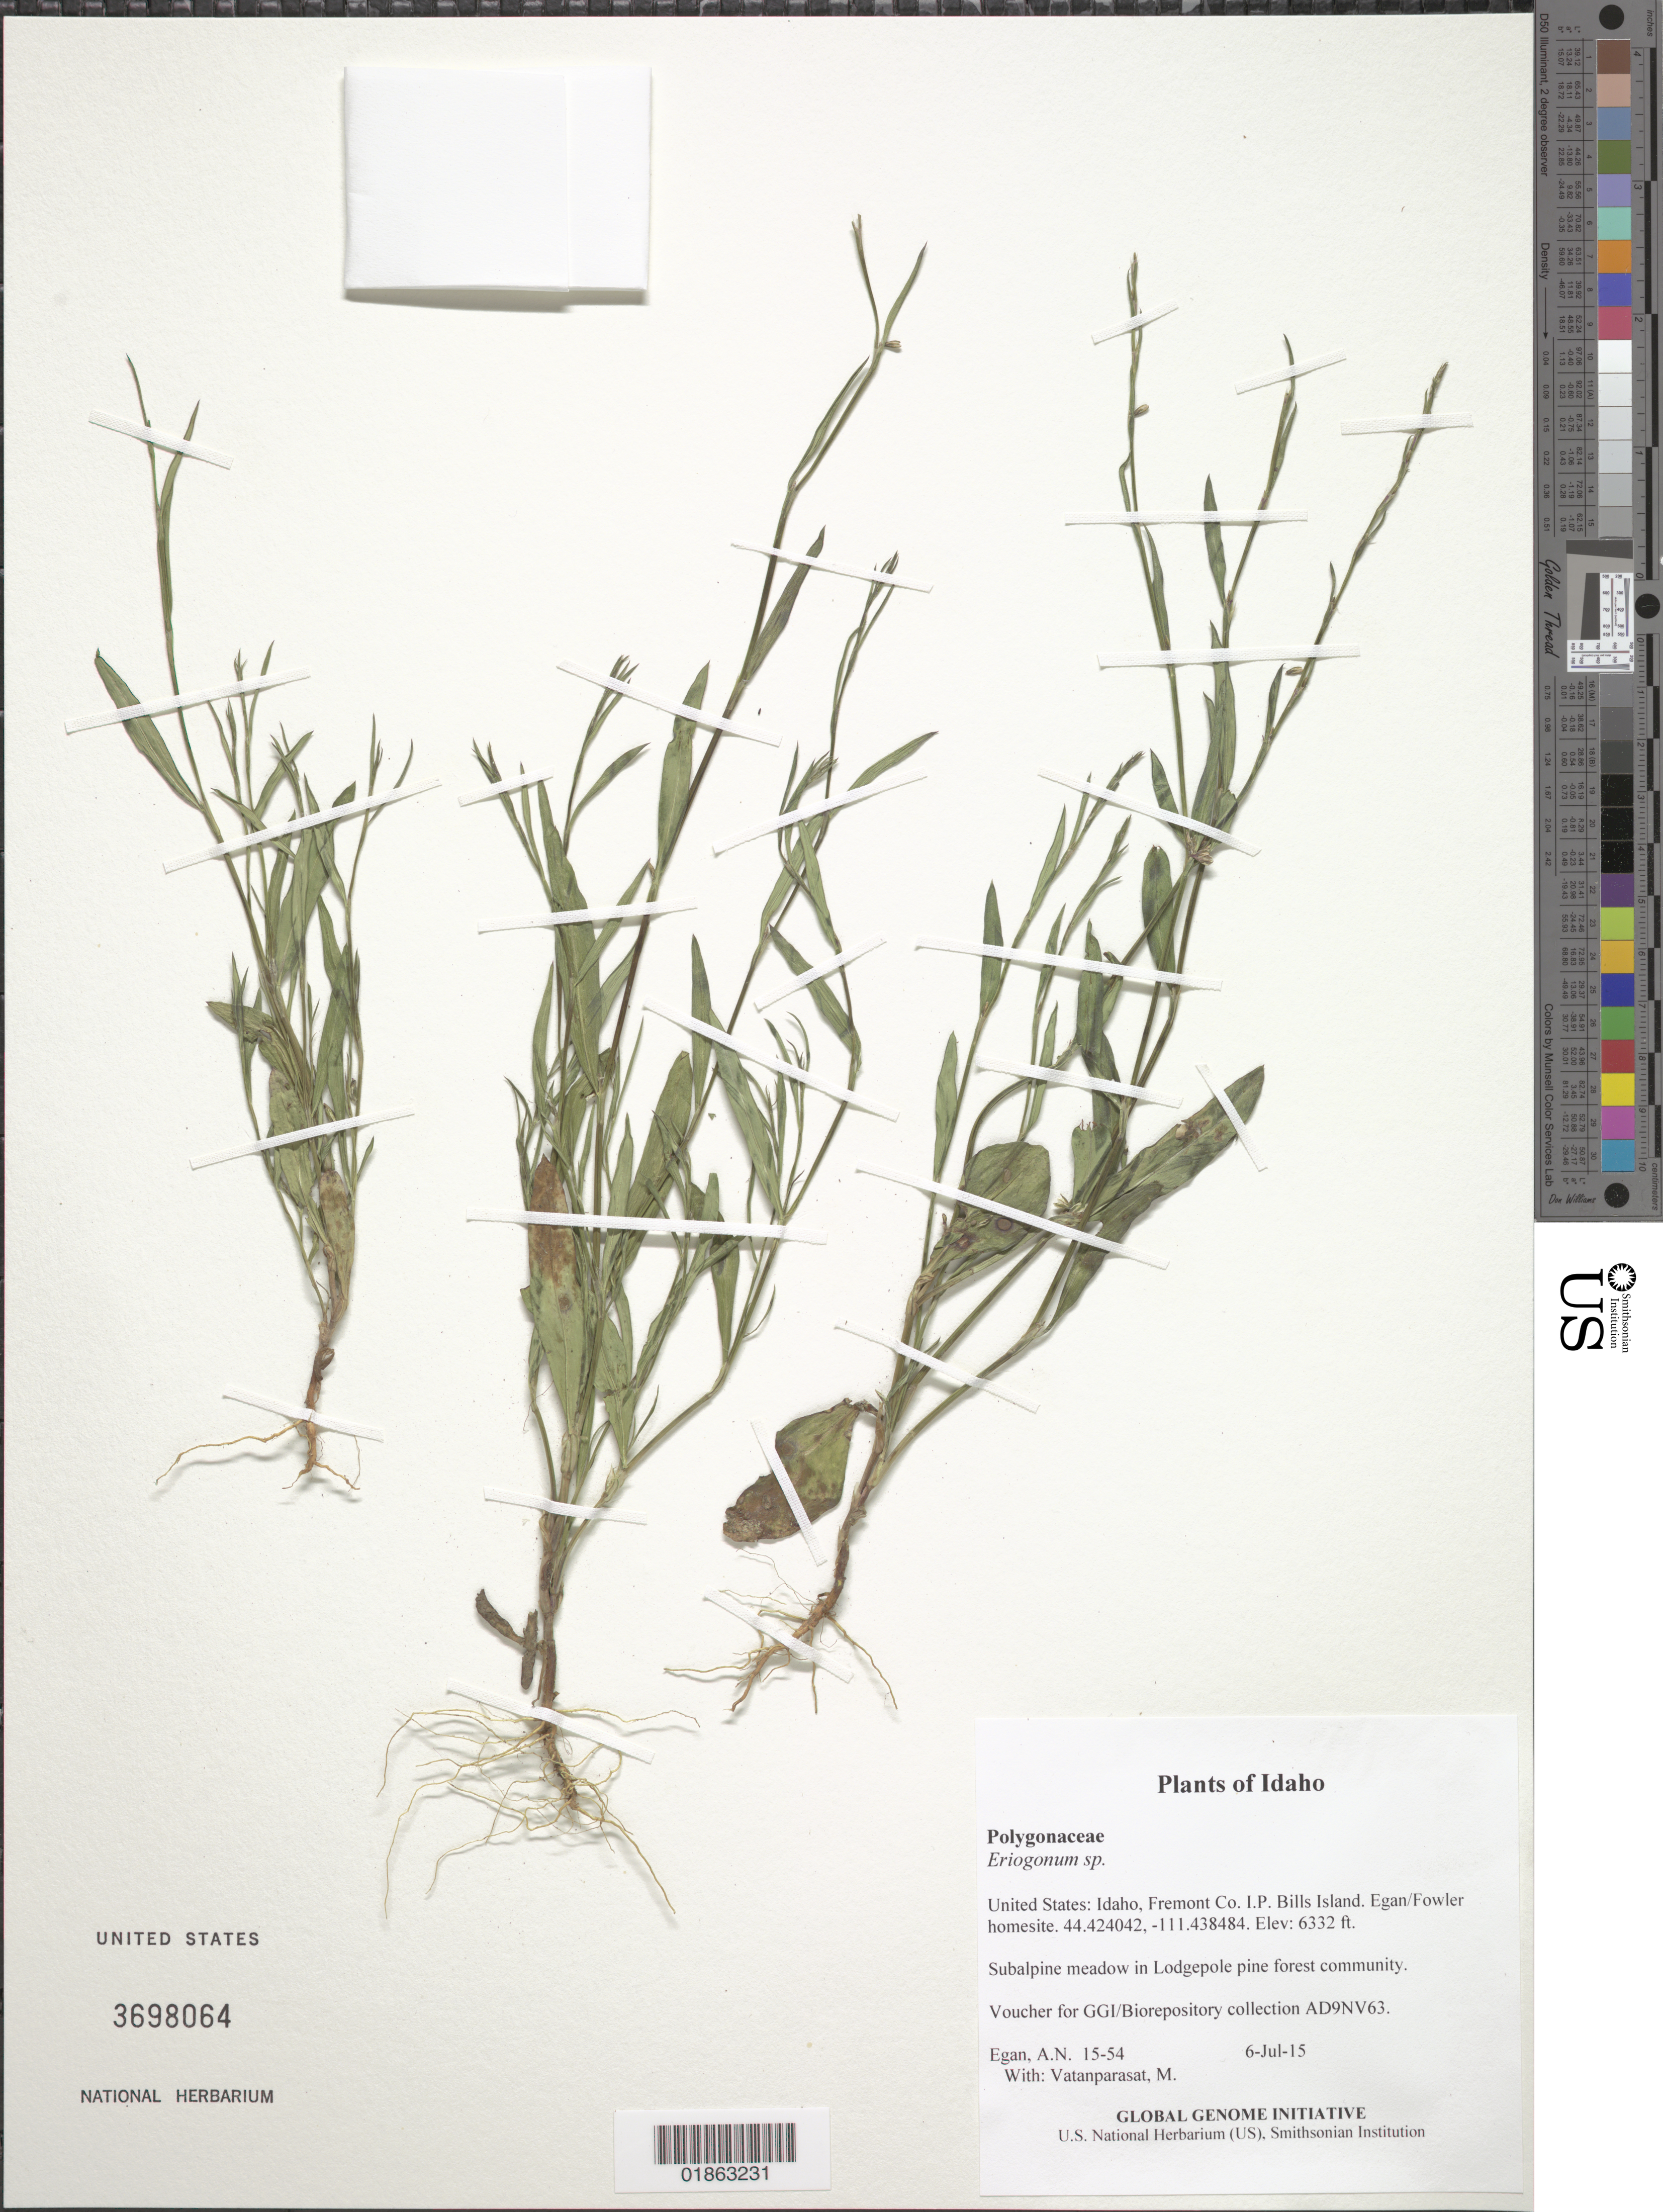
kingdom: Plantae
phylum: Tracheophyta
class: Magnoliopsida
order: Caryophyllales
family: Polygonaceae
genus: Eriogonum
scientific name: Eriogonum sp.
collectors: A. N. Egan & M. Vatanparasat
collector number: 15-54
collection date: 2015-07-06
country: United States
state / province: Idaho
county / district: Fremont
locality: I.P. Bills Island. Egan/Fowler homesite.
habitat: Subalpine meadow in Lodgepole pine forest community.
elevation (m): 1930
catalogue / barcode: US 3698064